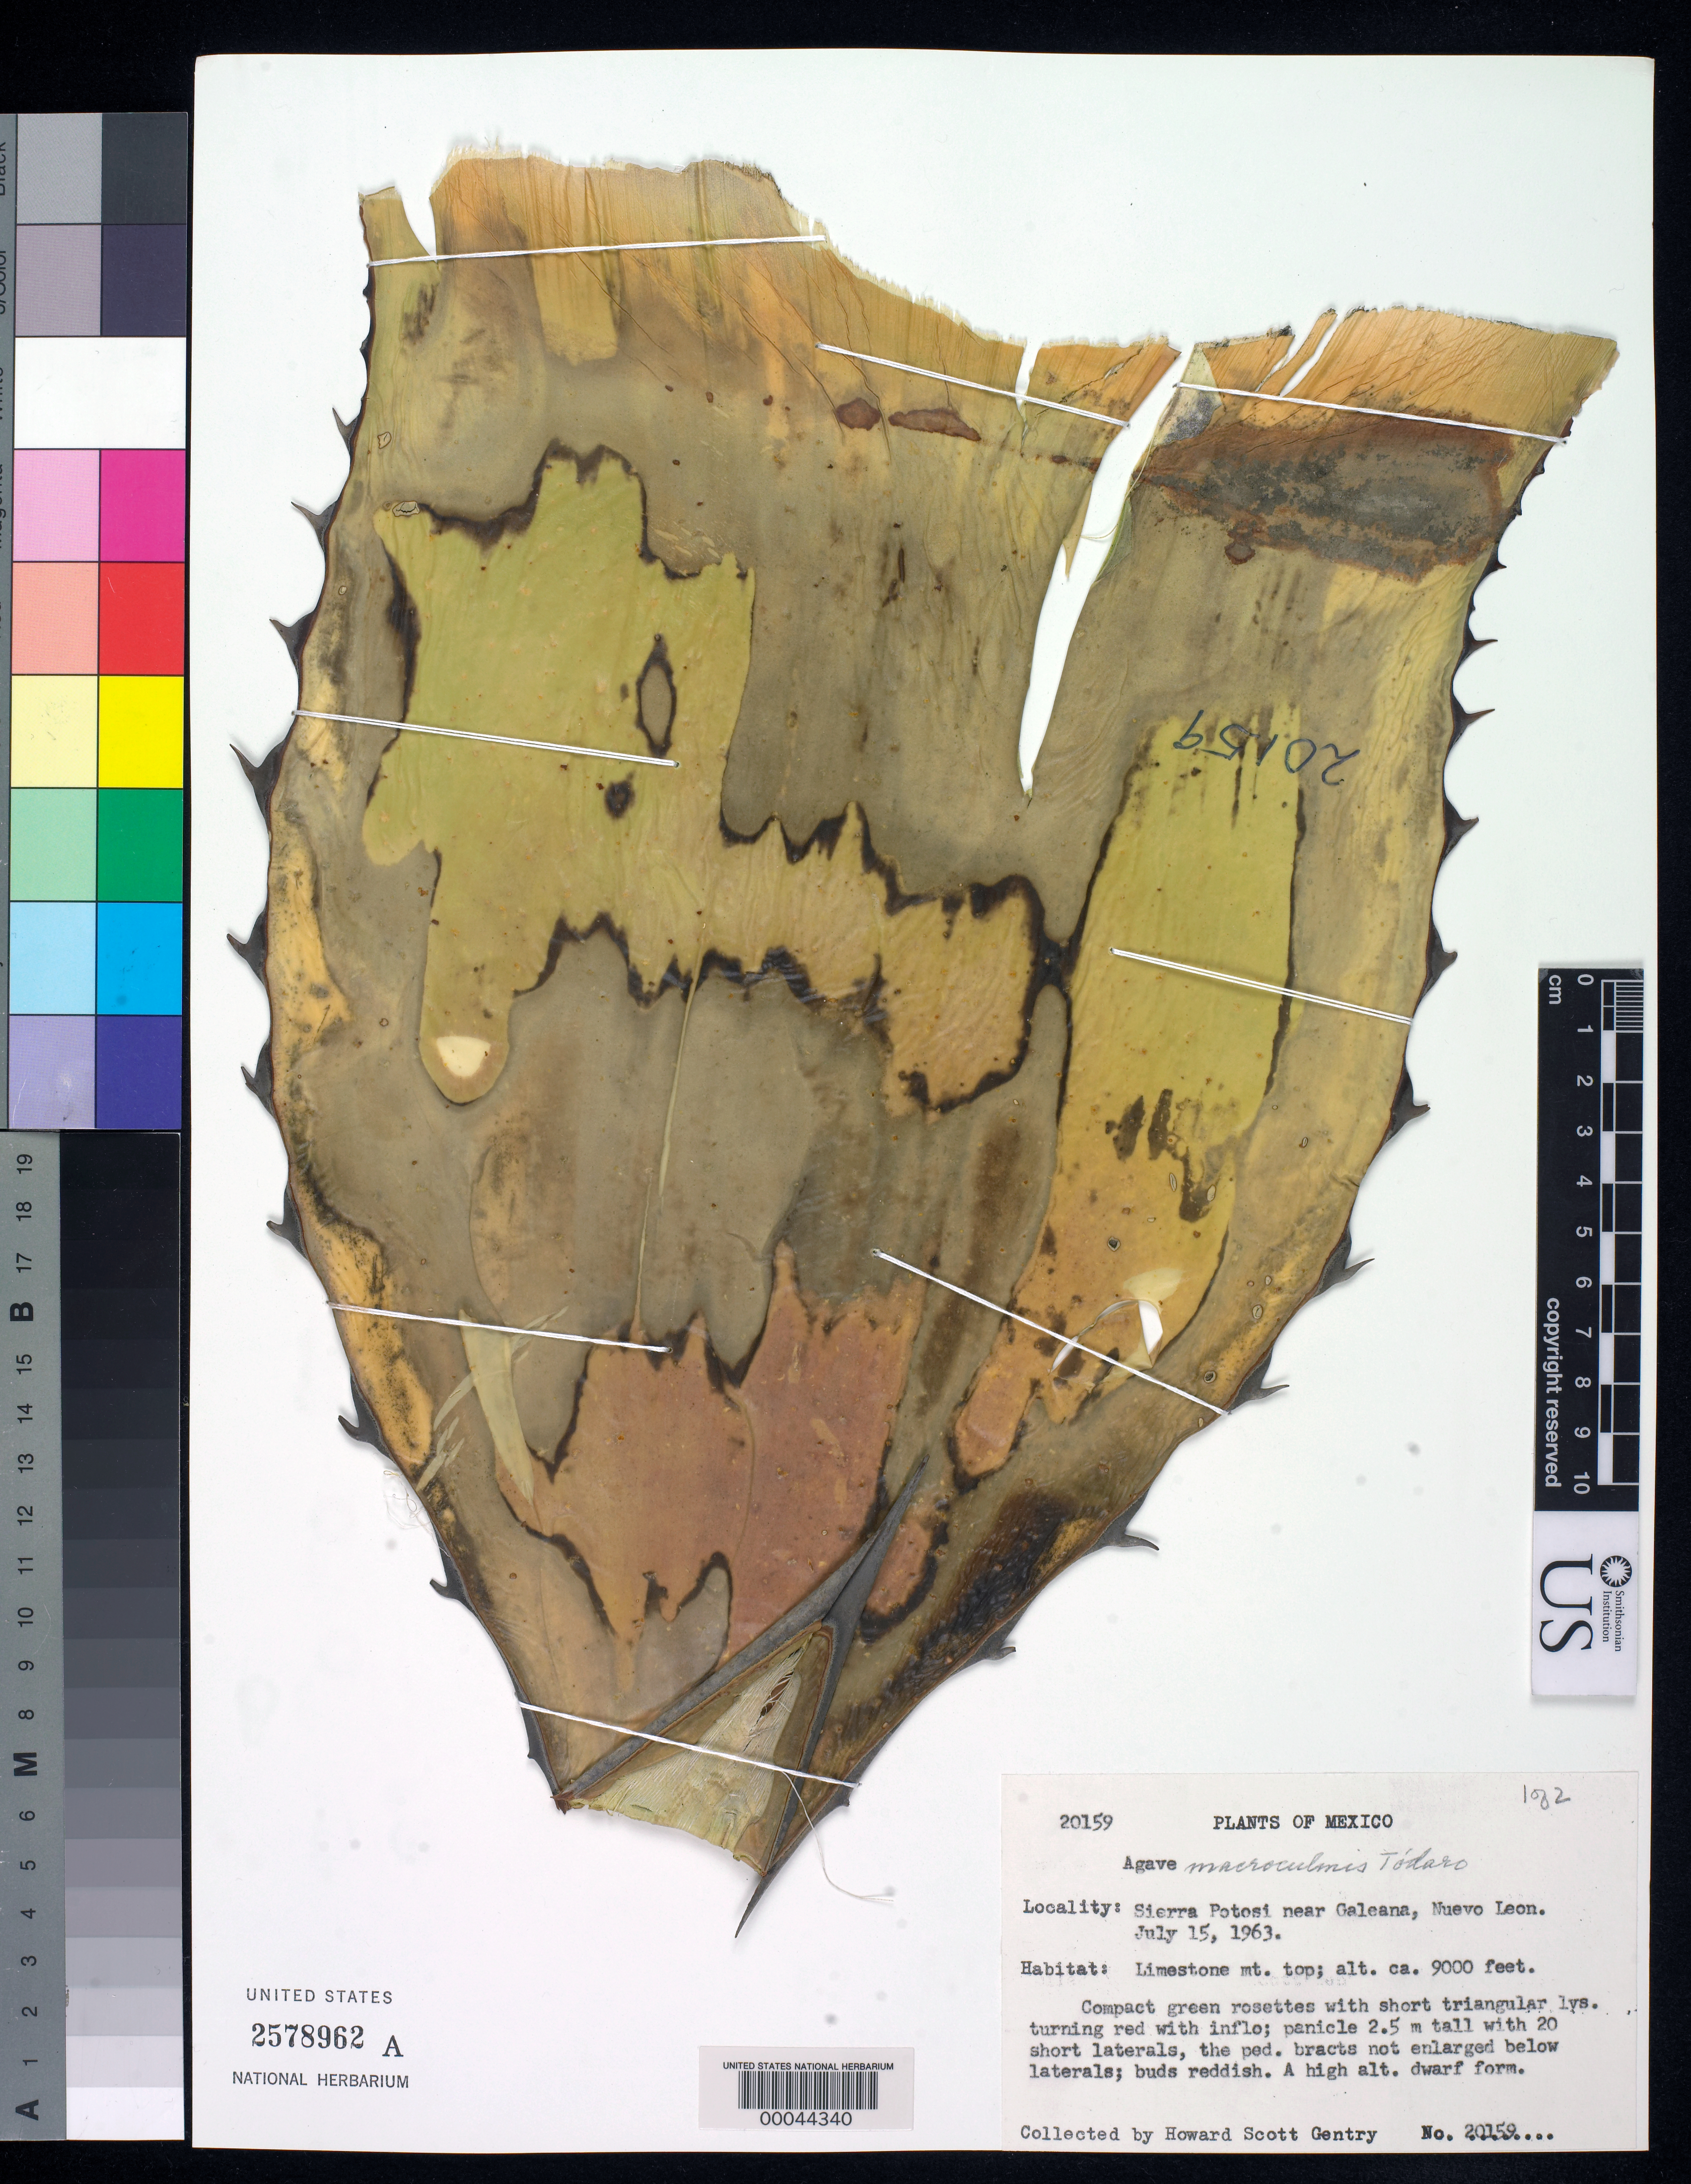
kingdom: Plantae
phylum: Tracheophyta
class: Liliopsida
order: Asparagales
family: Asparagaceae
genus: Agave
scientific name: Agave macroculmis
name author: Tod.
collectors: H. S. Gentry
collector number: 20159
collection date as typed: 15 Jul 1963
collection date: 1963-07-15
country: Mexico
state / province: Nuevo León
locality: Sierra potosi near Galeana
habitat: Limestone mt top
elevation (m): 2743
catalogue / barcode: US 2578962A